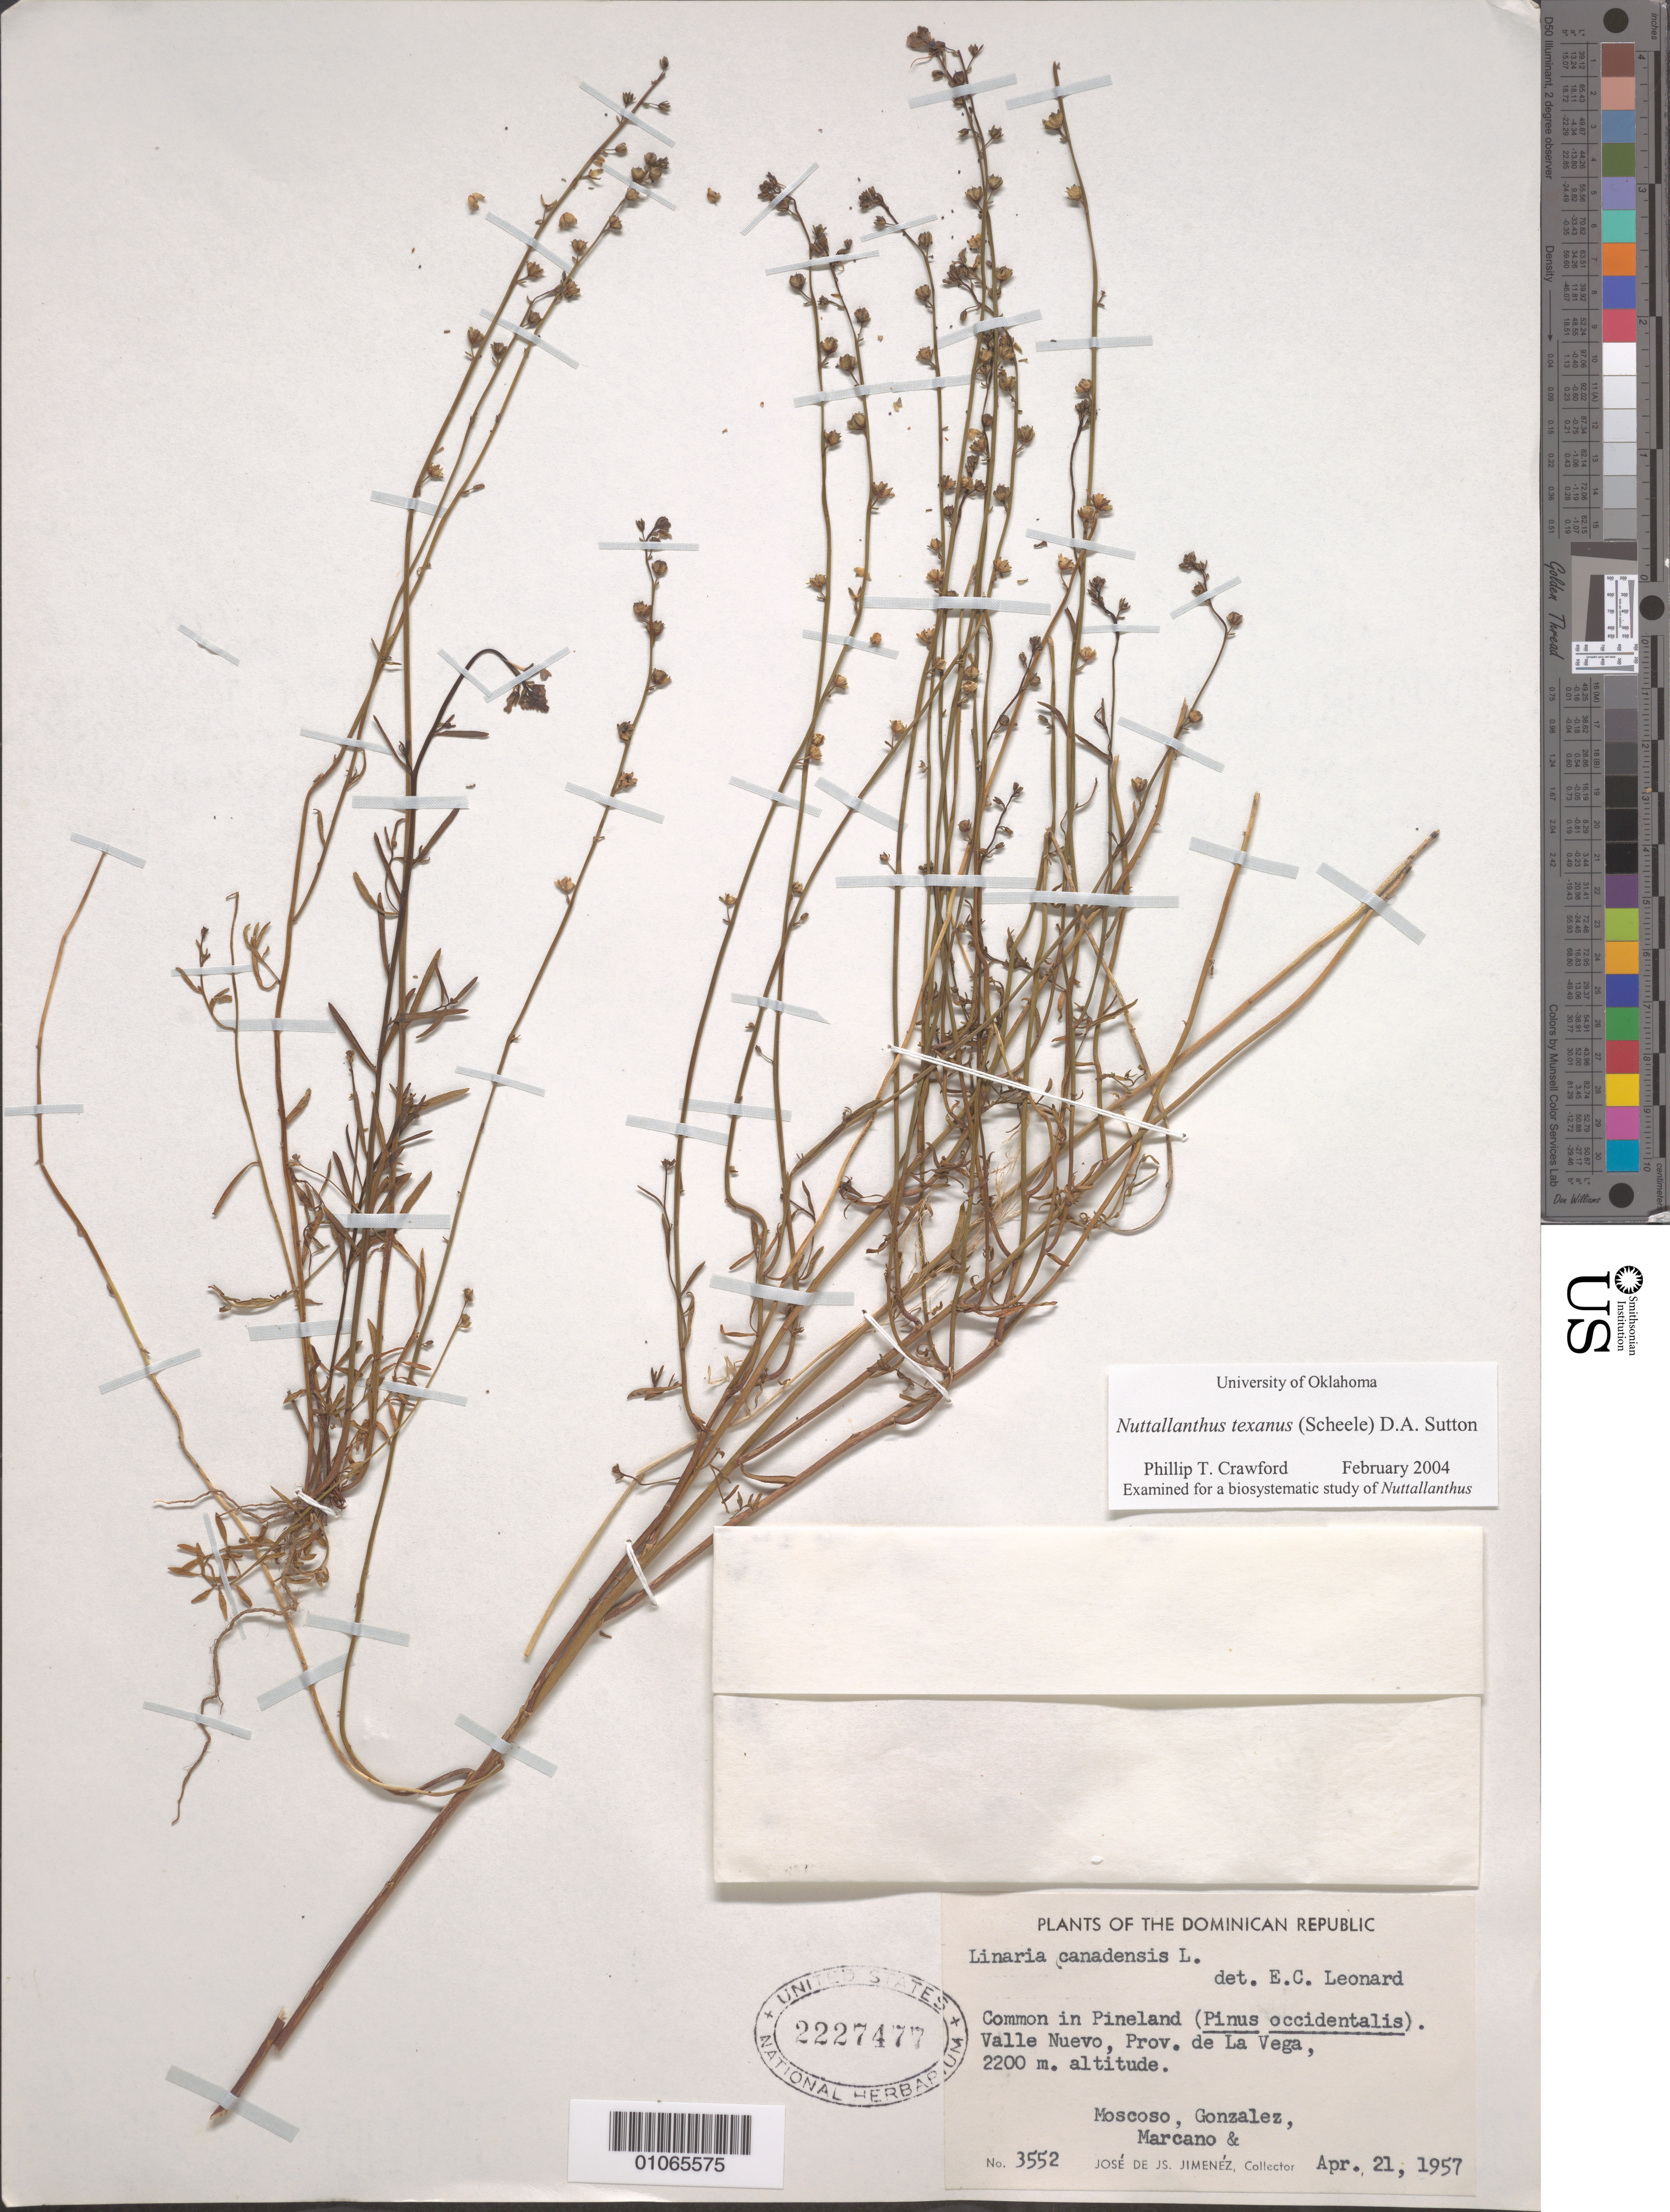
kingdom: Plantae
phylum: Tracheophyta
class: Magnoliopsida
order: Lamiales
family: Plantaginaceae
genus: Linaria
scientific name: Linaria canadensis var. texana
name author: (Scheele) Pennell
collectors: R. Moscoso, -. Gonzalez, E. J. Marcano F. & J. J. Jiménez Almonte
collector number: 3552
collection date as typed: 21 Apr 1957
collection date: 1957-04-21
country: Dominican Republic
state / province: La Vega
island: Hispaniola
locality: Common in Pineland. Valle Nuevo.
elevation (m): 2200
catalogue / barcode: US 2227477